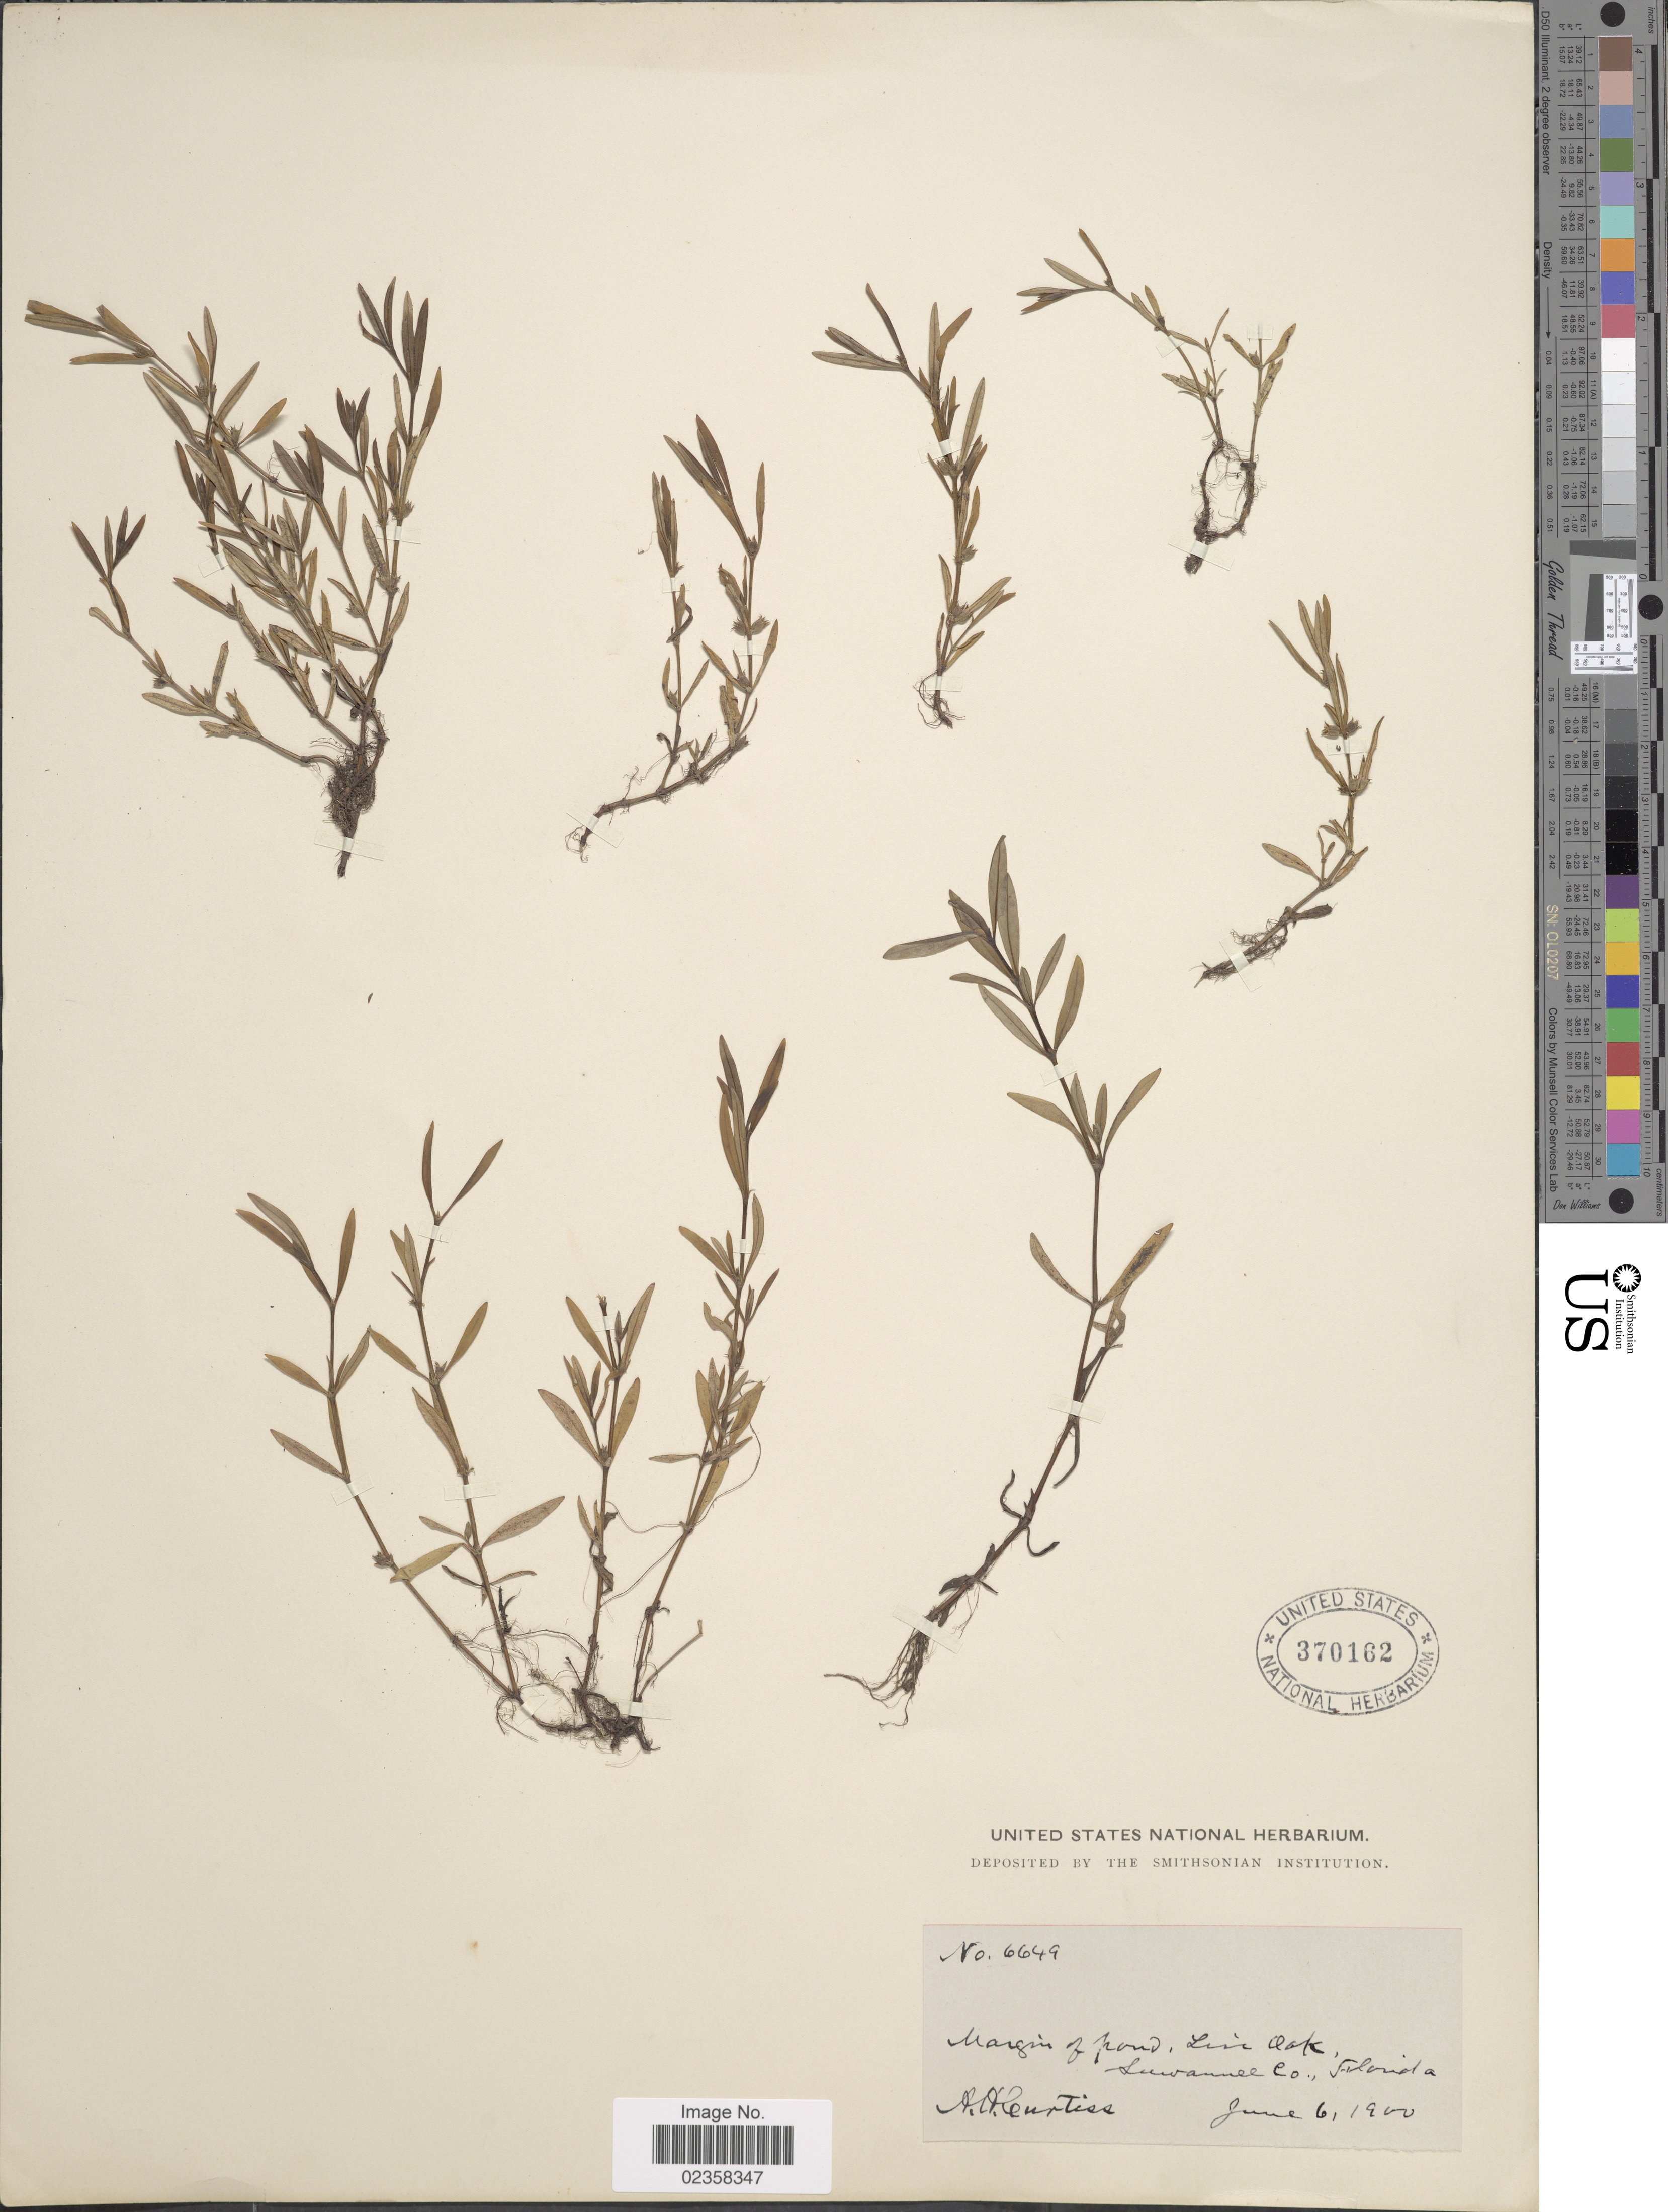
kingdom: Plantae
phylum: Tracheophyta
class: Magnoliopsida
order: Gentianales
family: Rubiaceae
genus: Oldenlandia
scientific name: Oldenlandia boscii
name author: (DC.) Chapm.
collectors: A. H. Curtiss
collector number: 6649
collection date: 1900-06-06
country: United States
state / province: Florida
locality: Margin of pond, Live Oak, Suwannee Co.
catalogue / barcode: US 370162